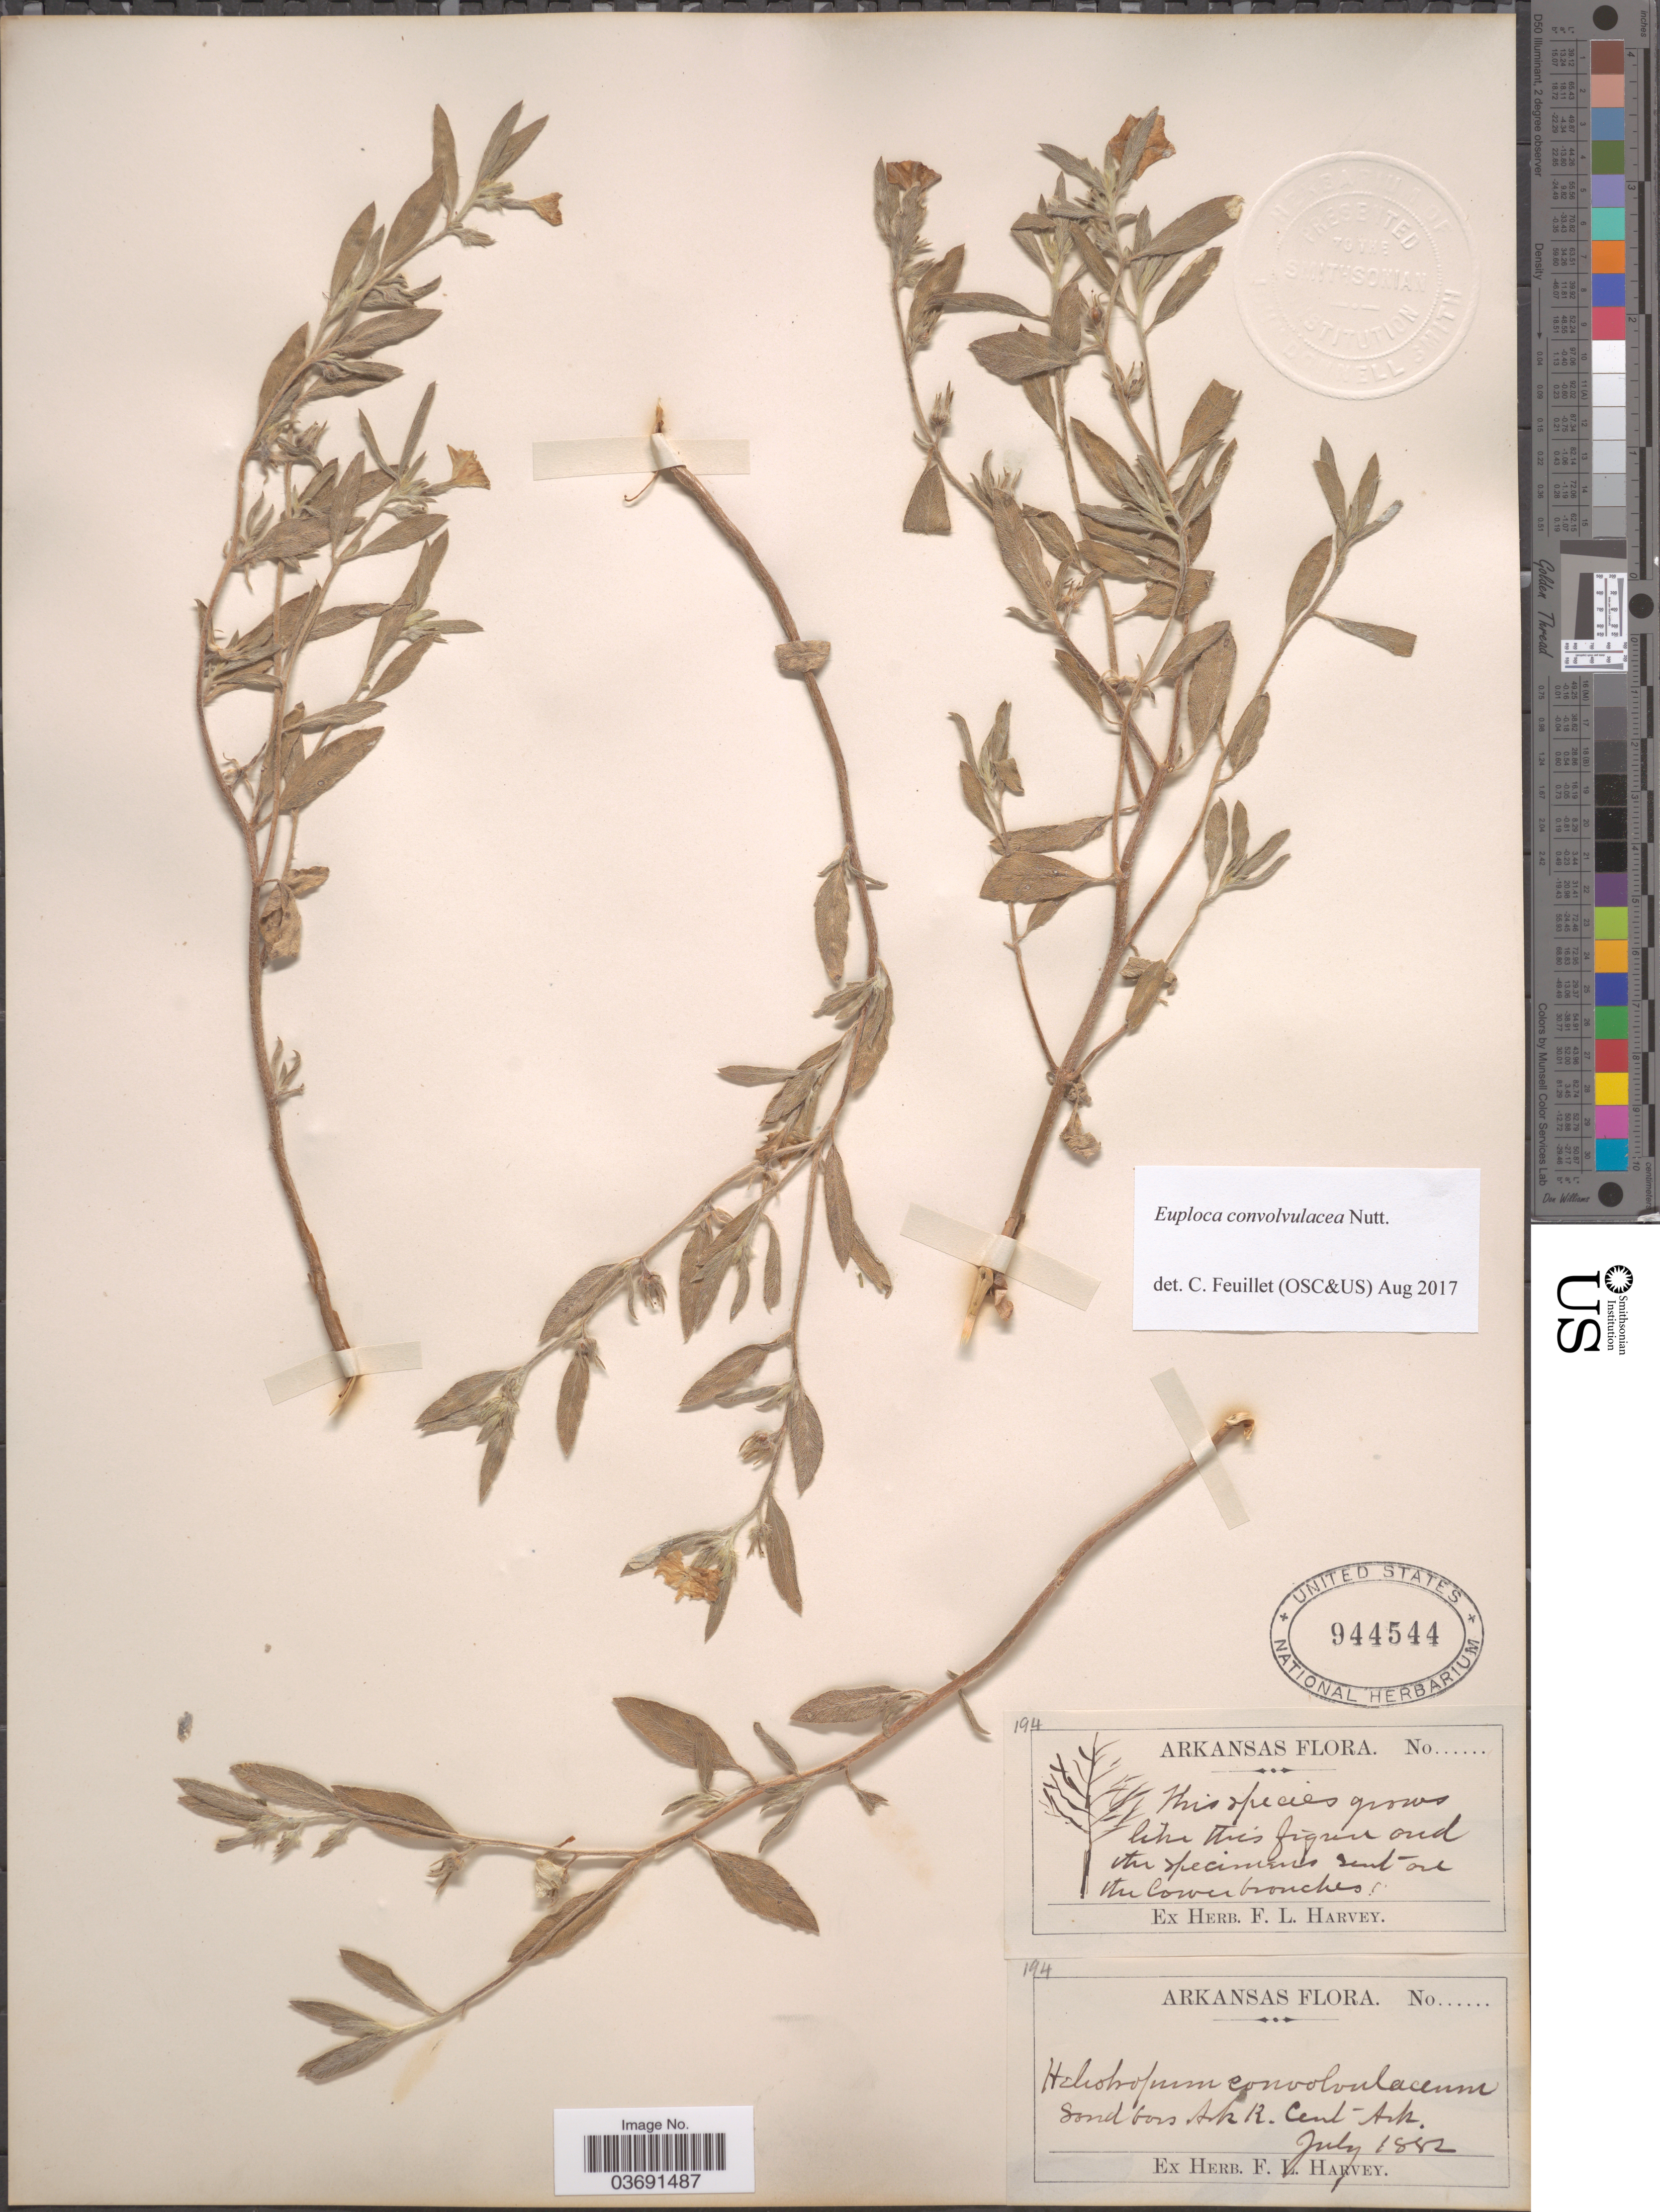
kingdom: Plantae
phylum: Tracheophyta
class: Magnoliopsida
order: Boraginales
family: Heliotropiaceae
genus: Euploca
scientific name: Euploca convolvulacea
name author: Nutt.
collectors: ex herb. F. L. Harvey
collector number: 194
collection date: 1882-07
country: United States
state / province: Arkansas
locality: Sand bars Ak R. Cent Ark.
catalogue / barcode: US 944544